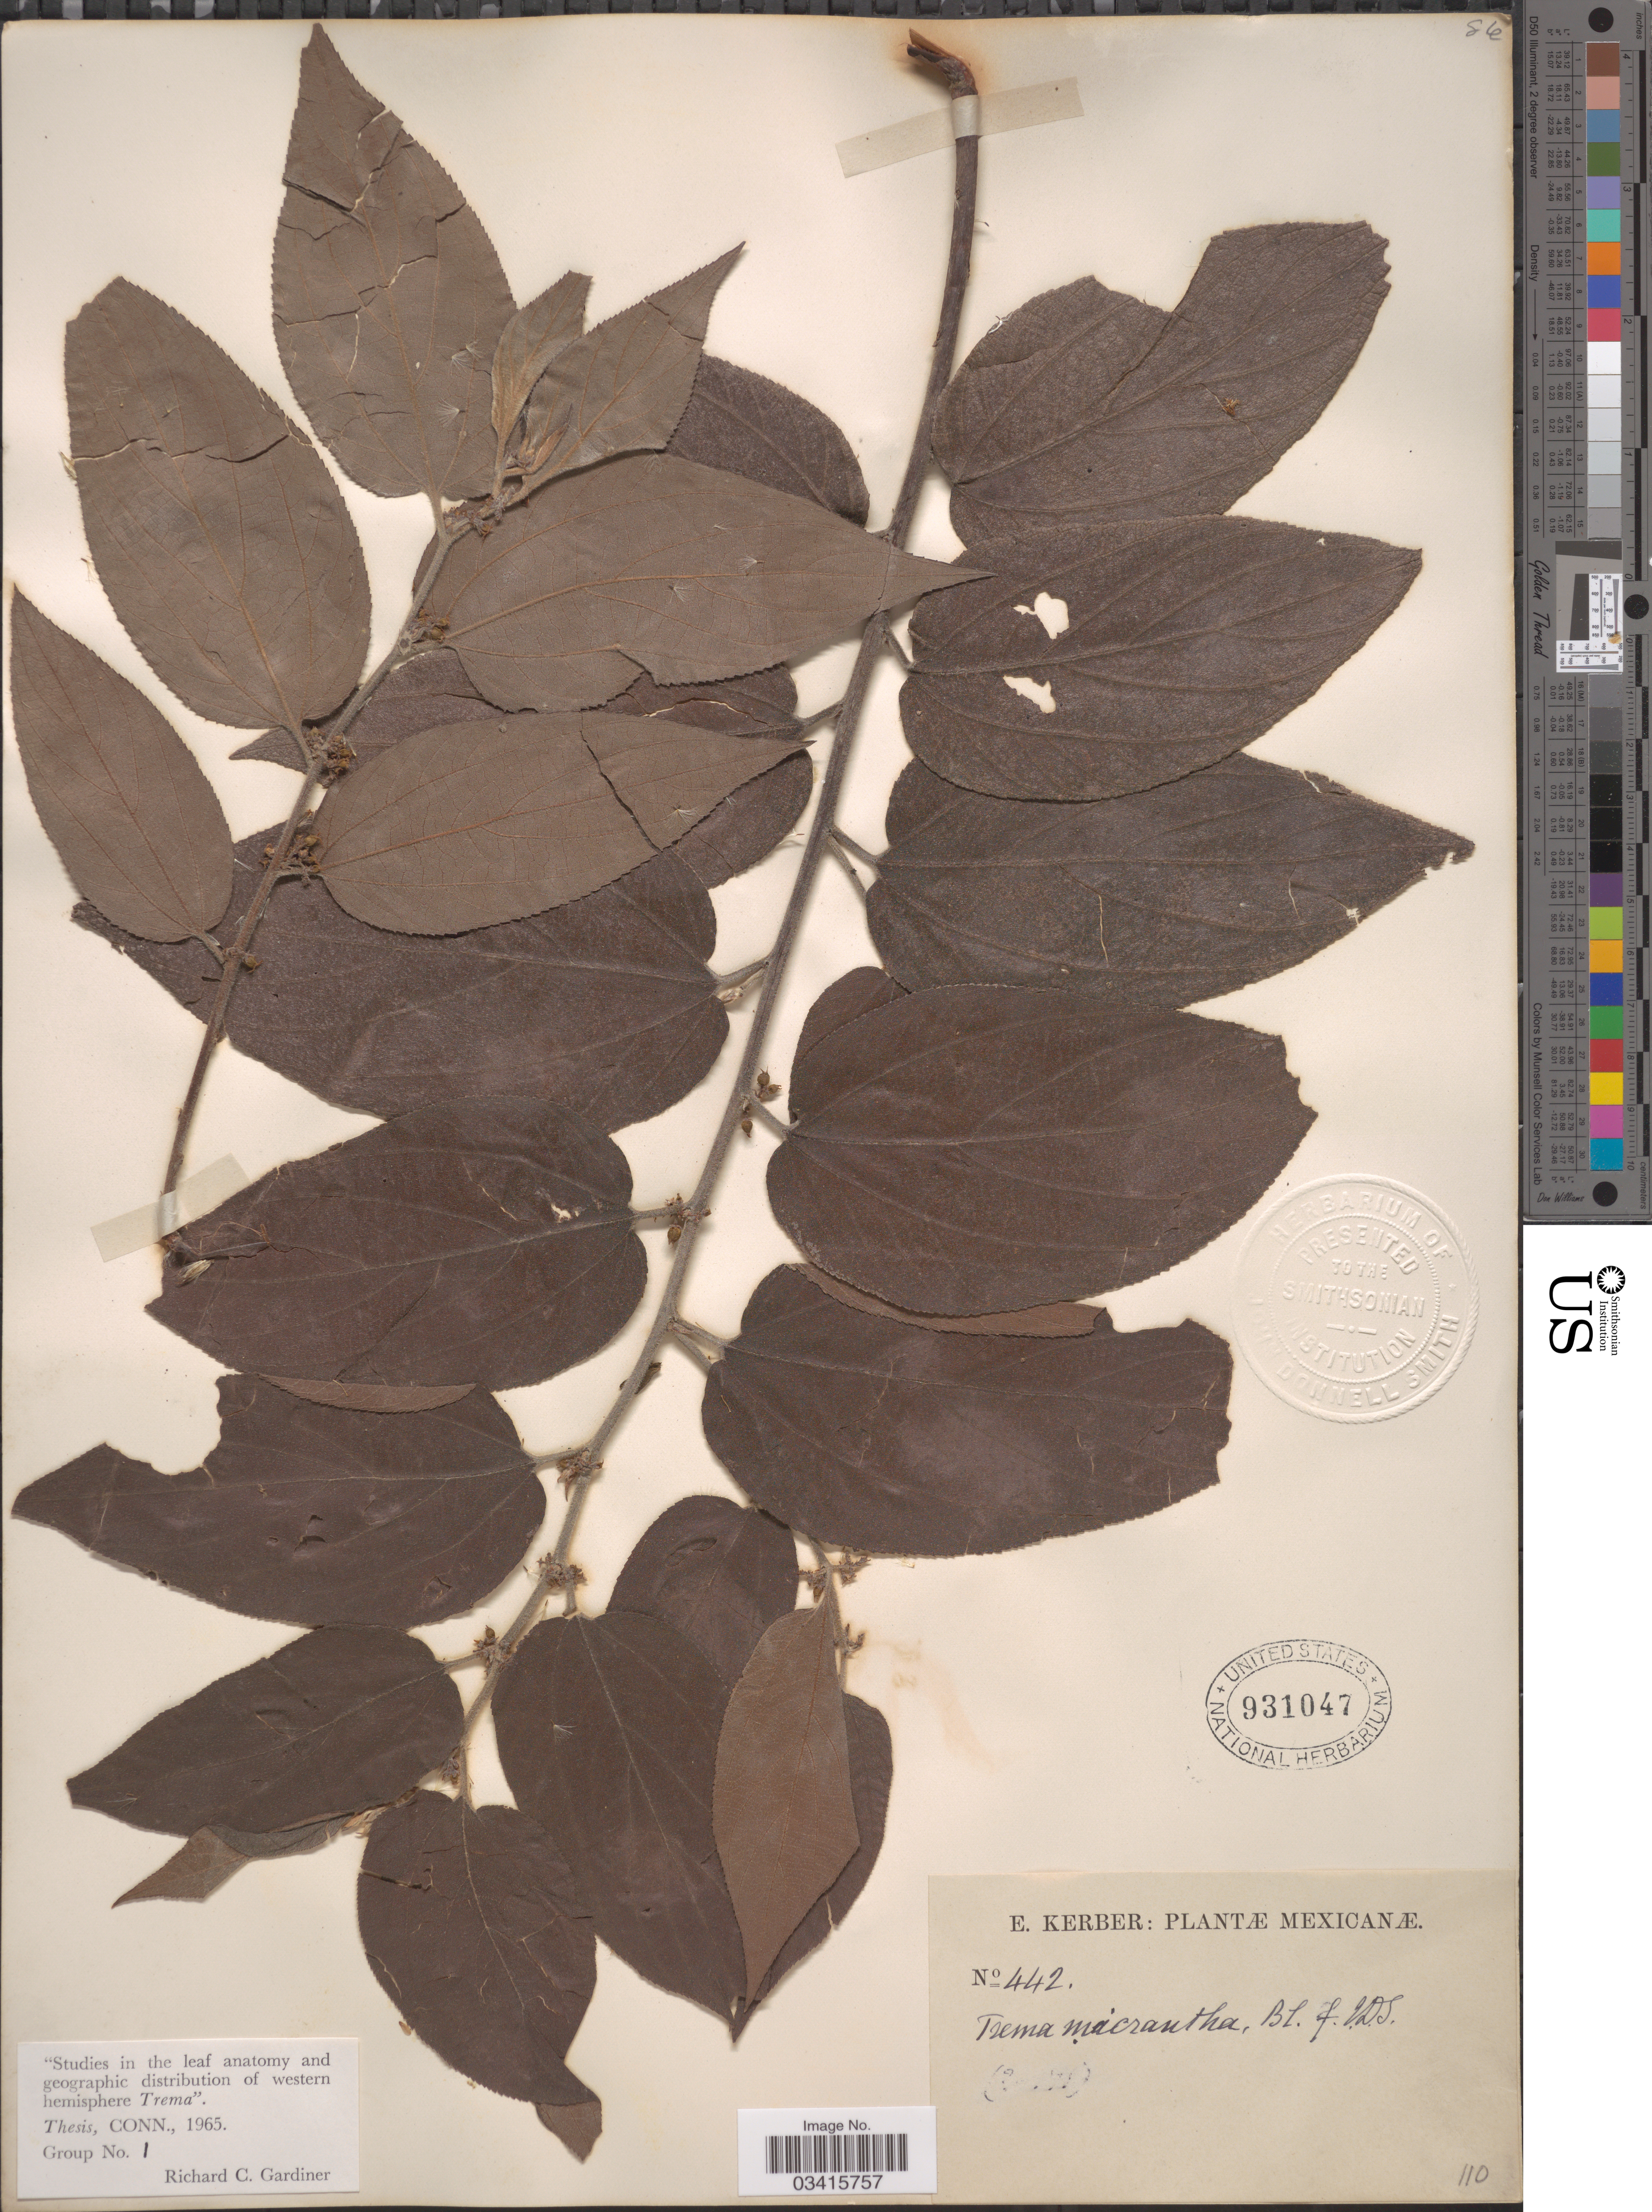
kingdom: Plantae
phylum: Tracheophyta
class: Magnoliopsida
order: Rosales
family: Cannabaceae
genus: Trema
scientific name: Trema micranthum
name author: (L.) Blume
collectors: E. Kerber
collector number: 442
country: Mexico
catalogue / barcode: US 931047